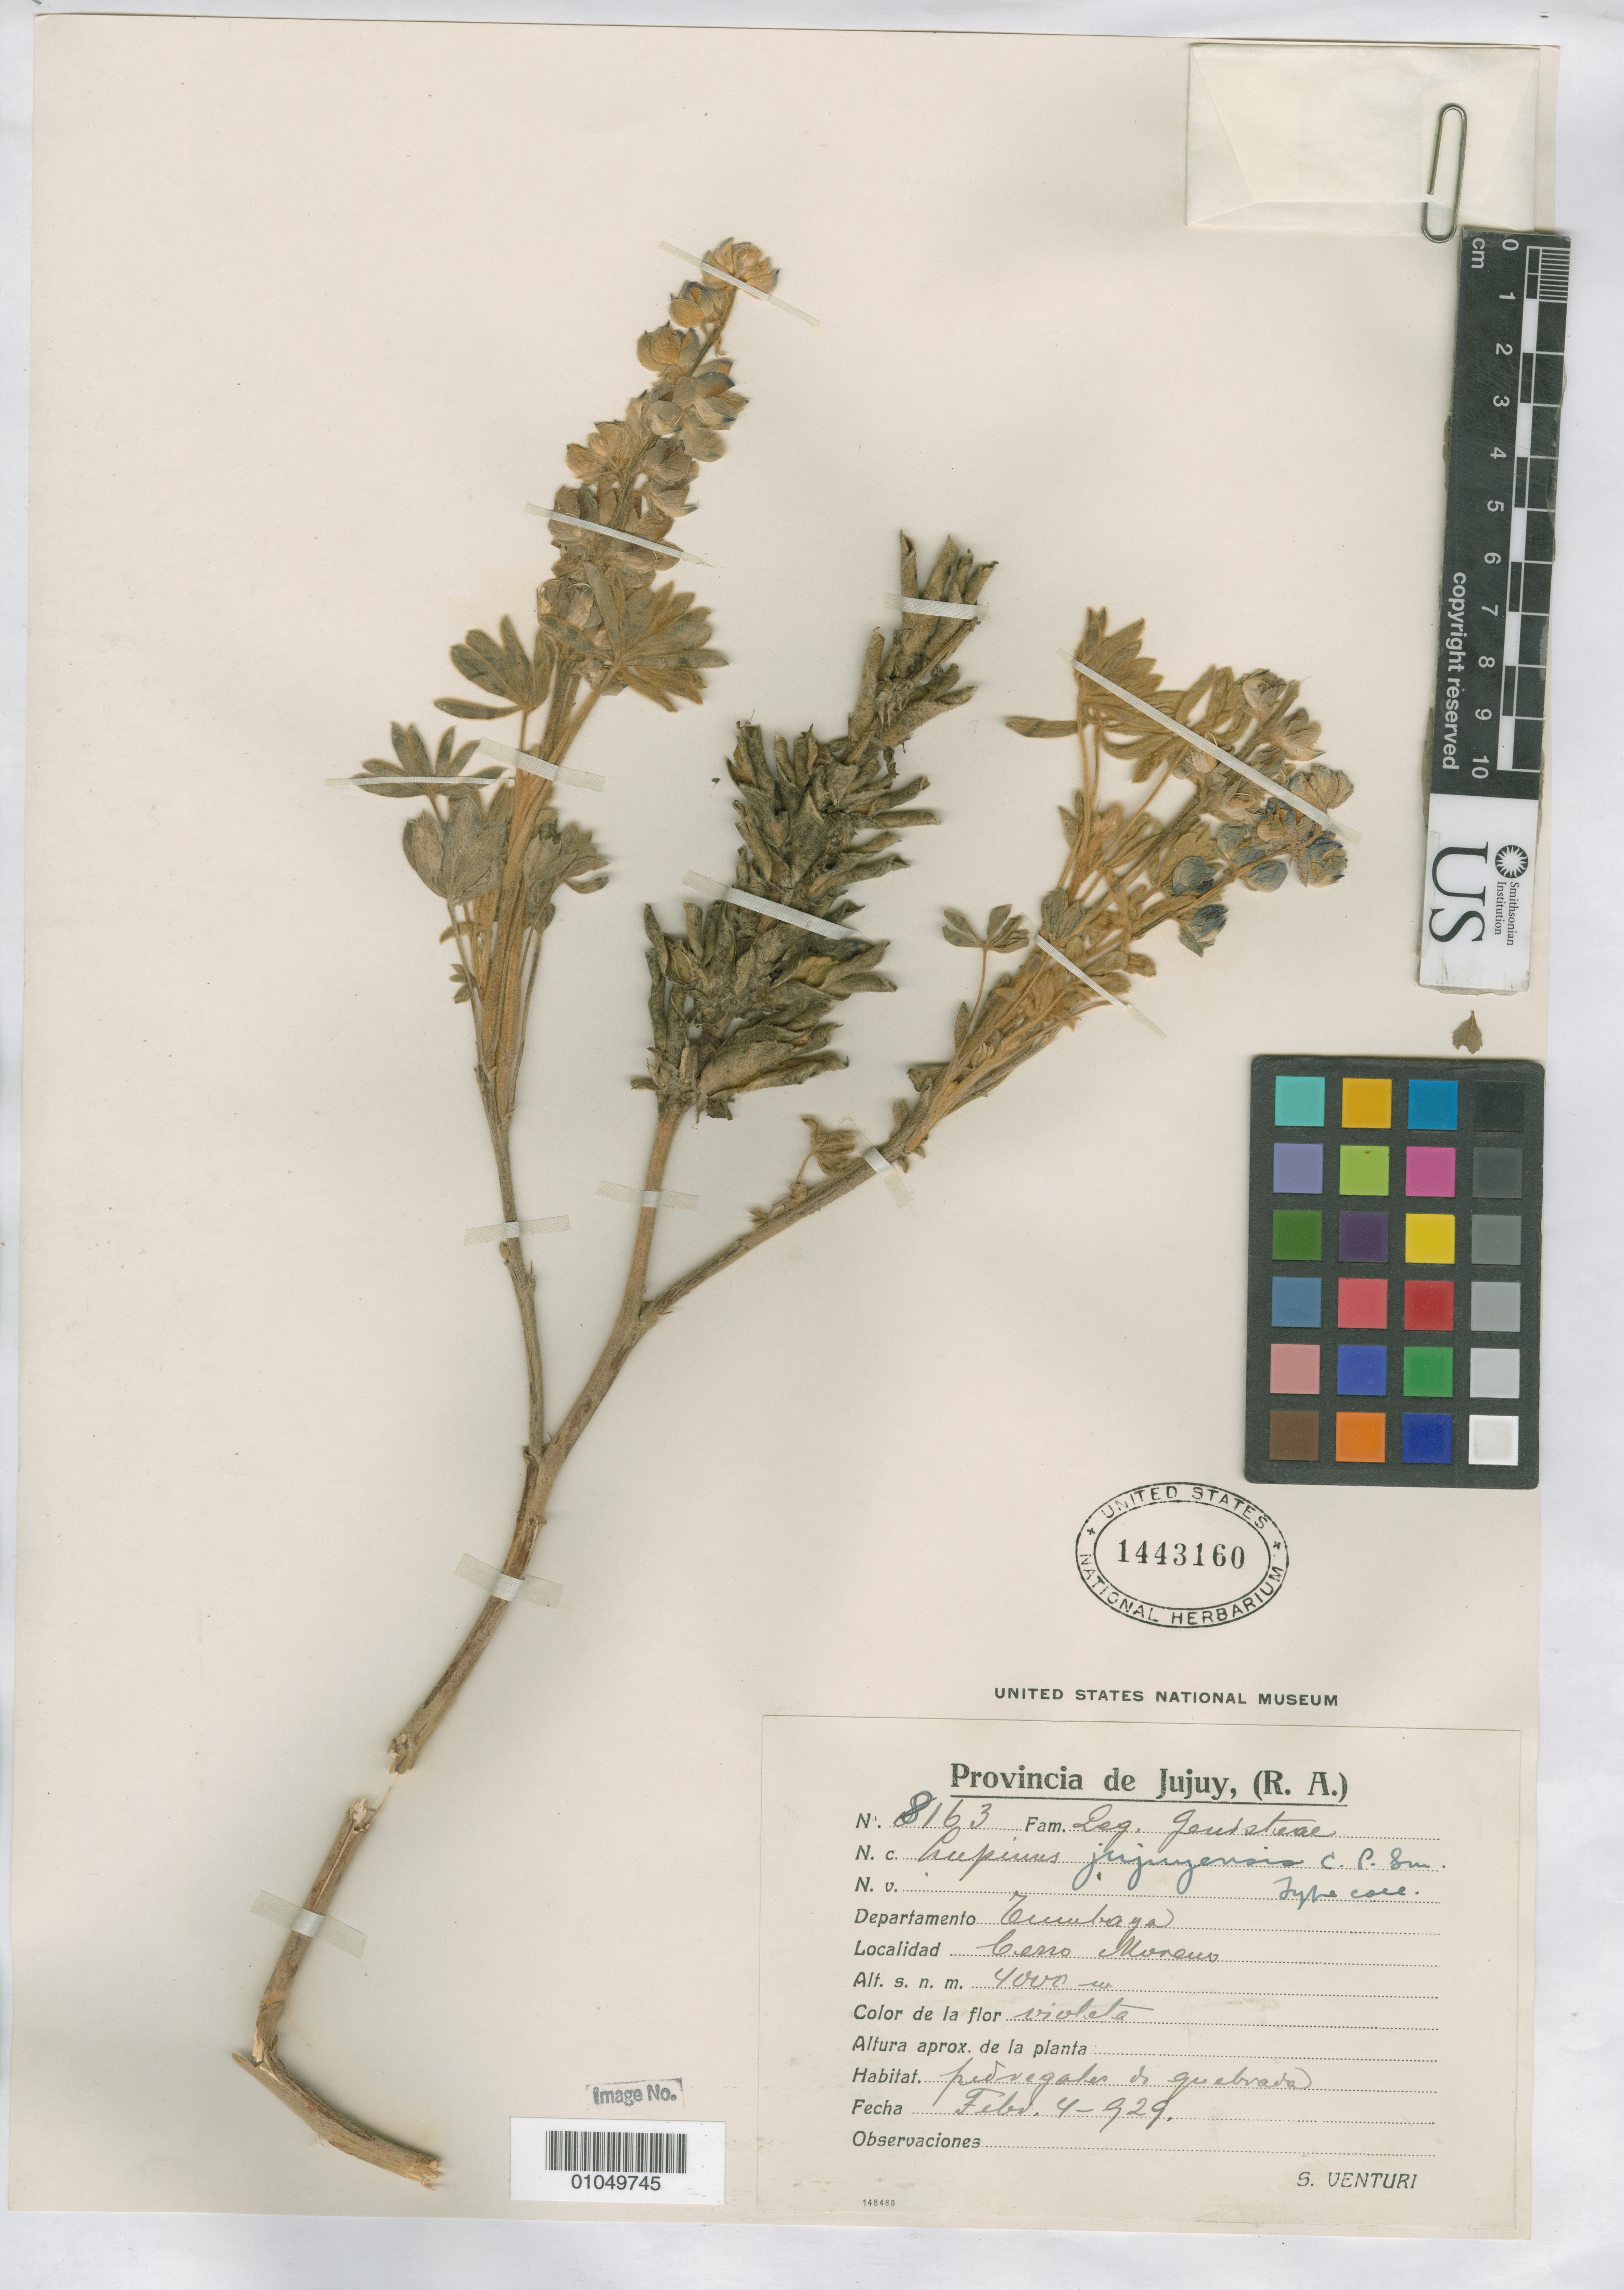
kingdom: Plantae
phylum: Tracheophyta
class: Magnoliopsida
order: Fabales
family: Fabaceae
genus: Lupinus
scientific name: Lupinus jujuyensis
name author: C.P. Sm.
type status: Isotype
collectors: S. Venturi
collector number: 8163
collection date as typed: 04 Feb 1929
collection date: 1929-02-04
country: Argentina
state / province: Jujuy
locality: Tumbaya, Cerro Moreno.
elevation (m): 4000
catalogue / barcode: US 1443160